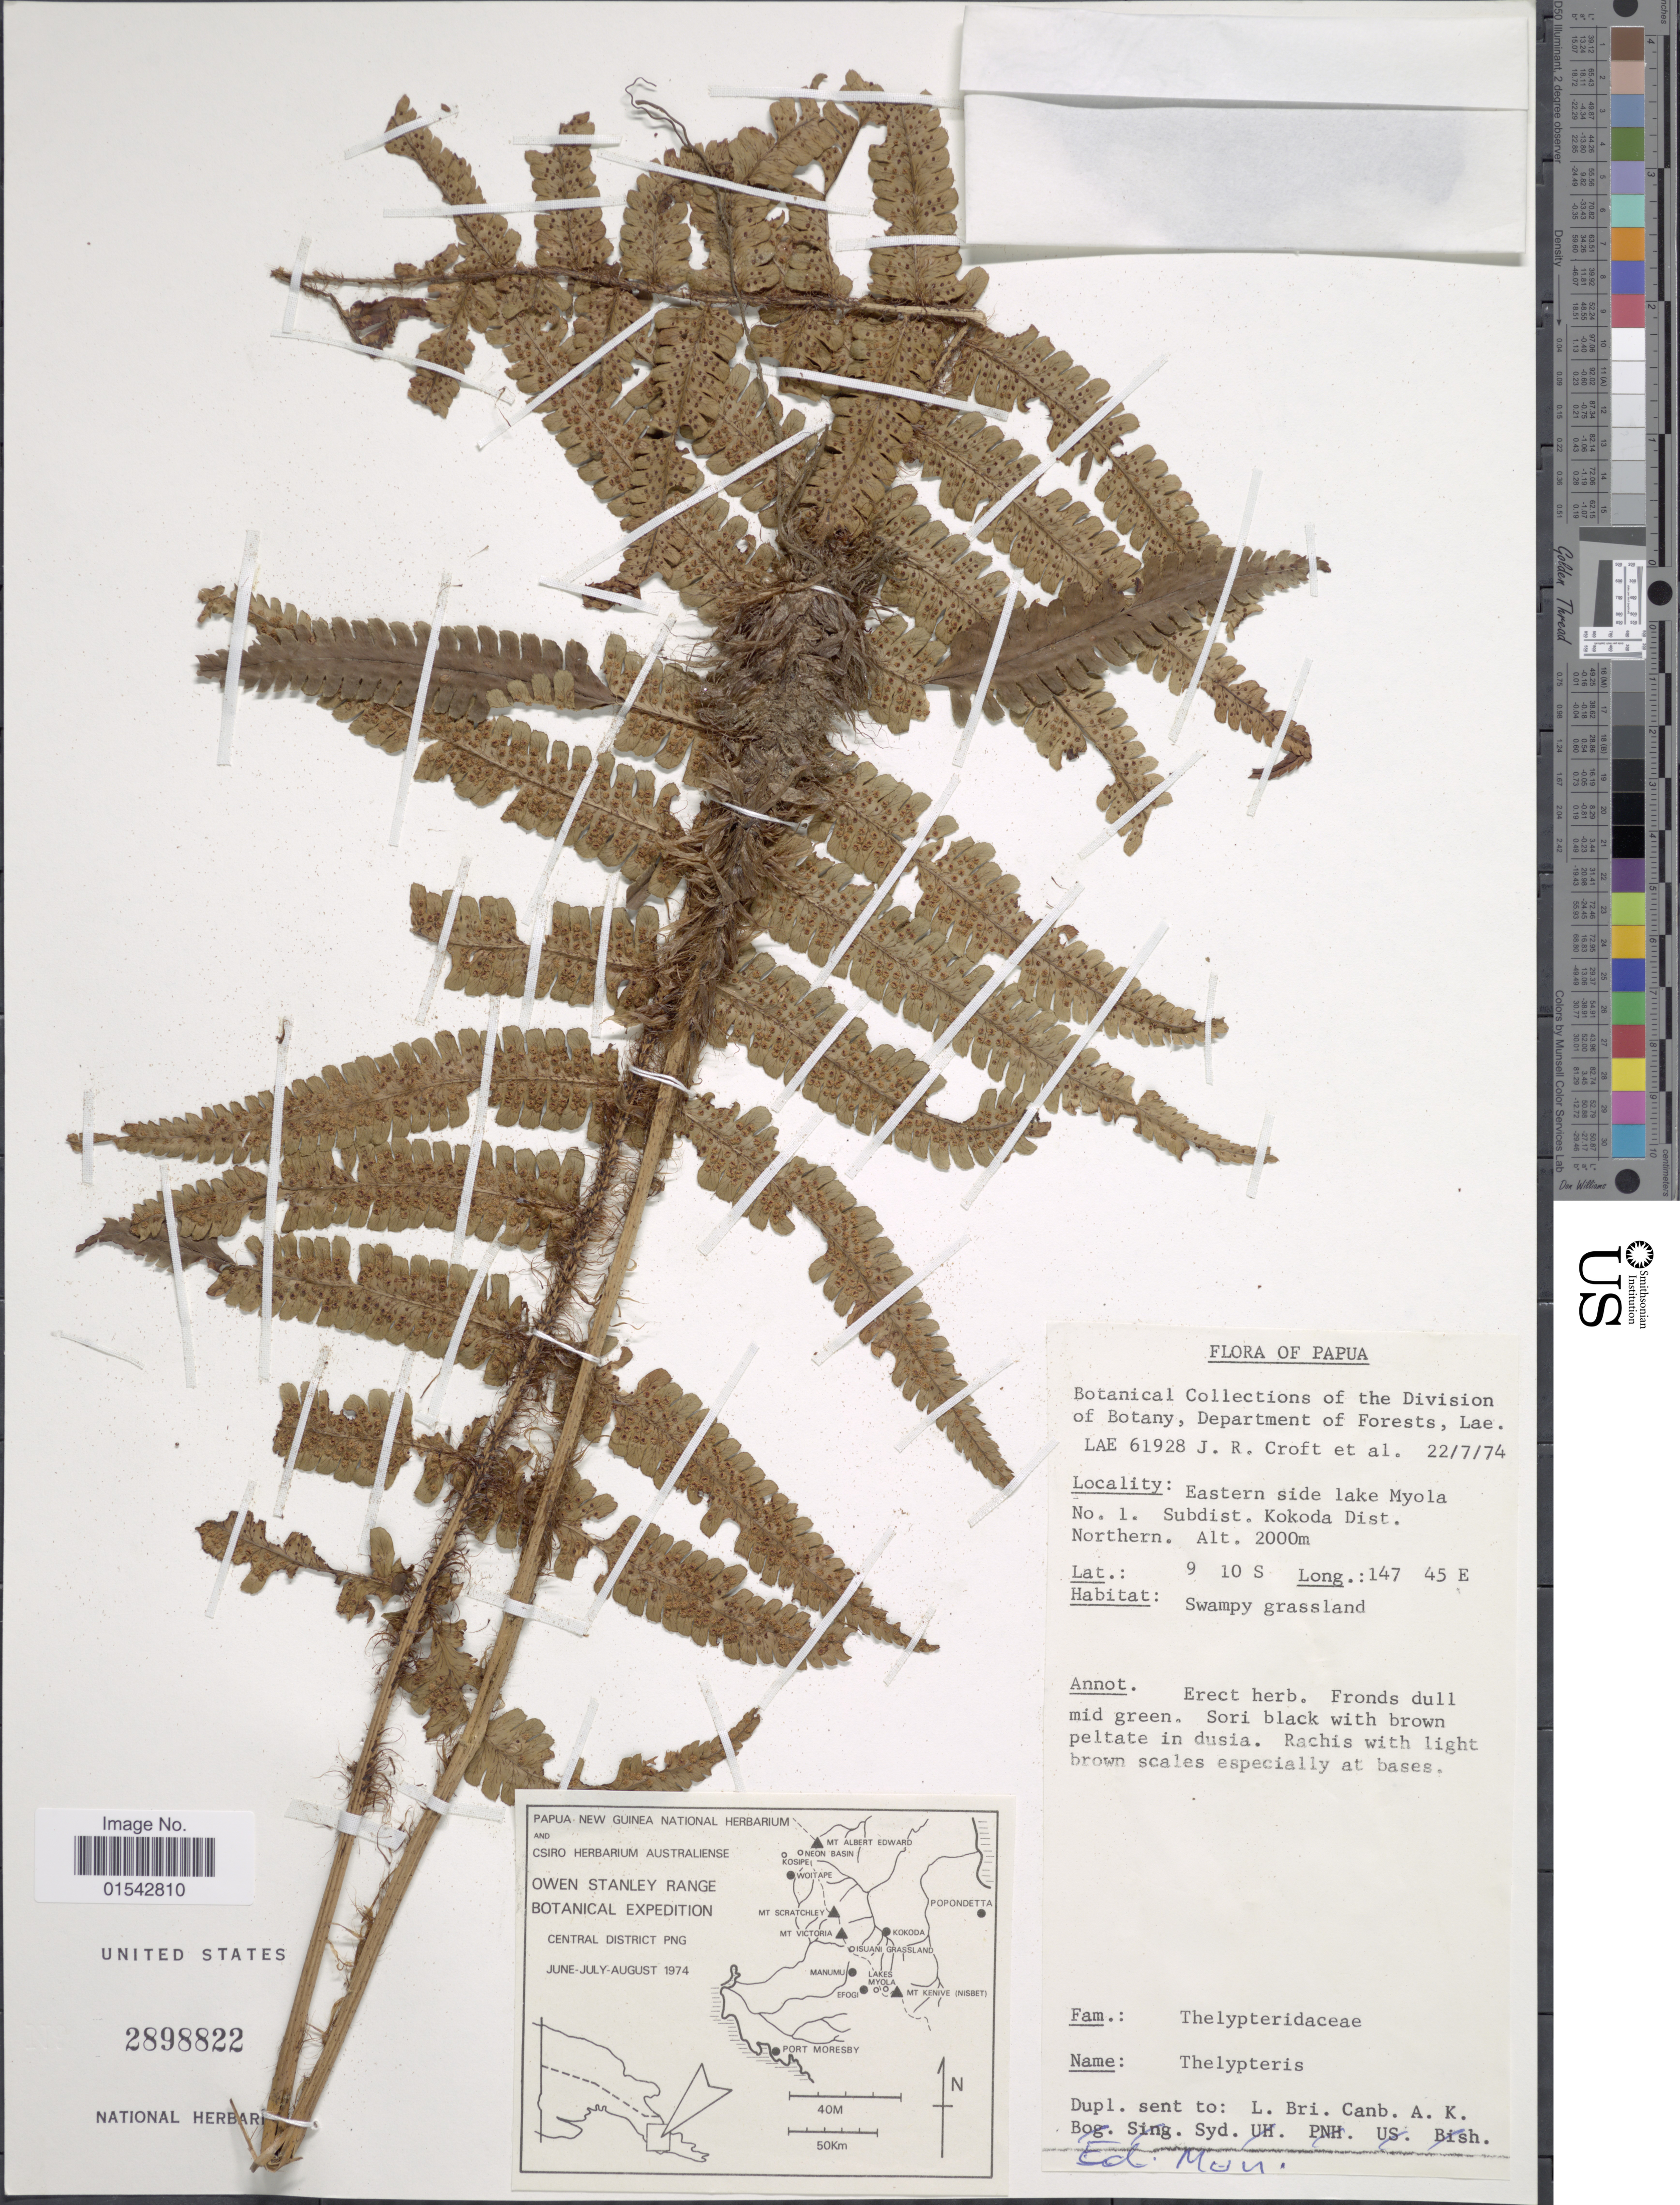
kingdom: Plantae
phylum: Tracheophyta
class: Polypodiopsida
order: Polypodiales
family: Thelypteridaceae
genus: Cyclosorus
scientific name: Cyclosorus sp.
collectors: J. R. Croft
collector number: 61928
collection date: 1974-07-22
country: Papua New Guinea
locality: Owen Stanley Range, Eastern side lake Myola No. 1., Subdist, Kokoda Dist. Northern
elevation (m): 2000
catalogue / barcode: US 2898822